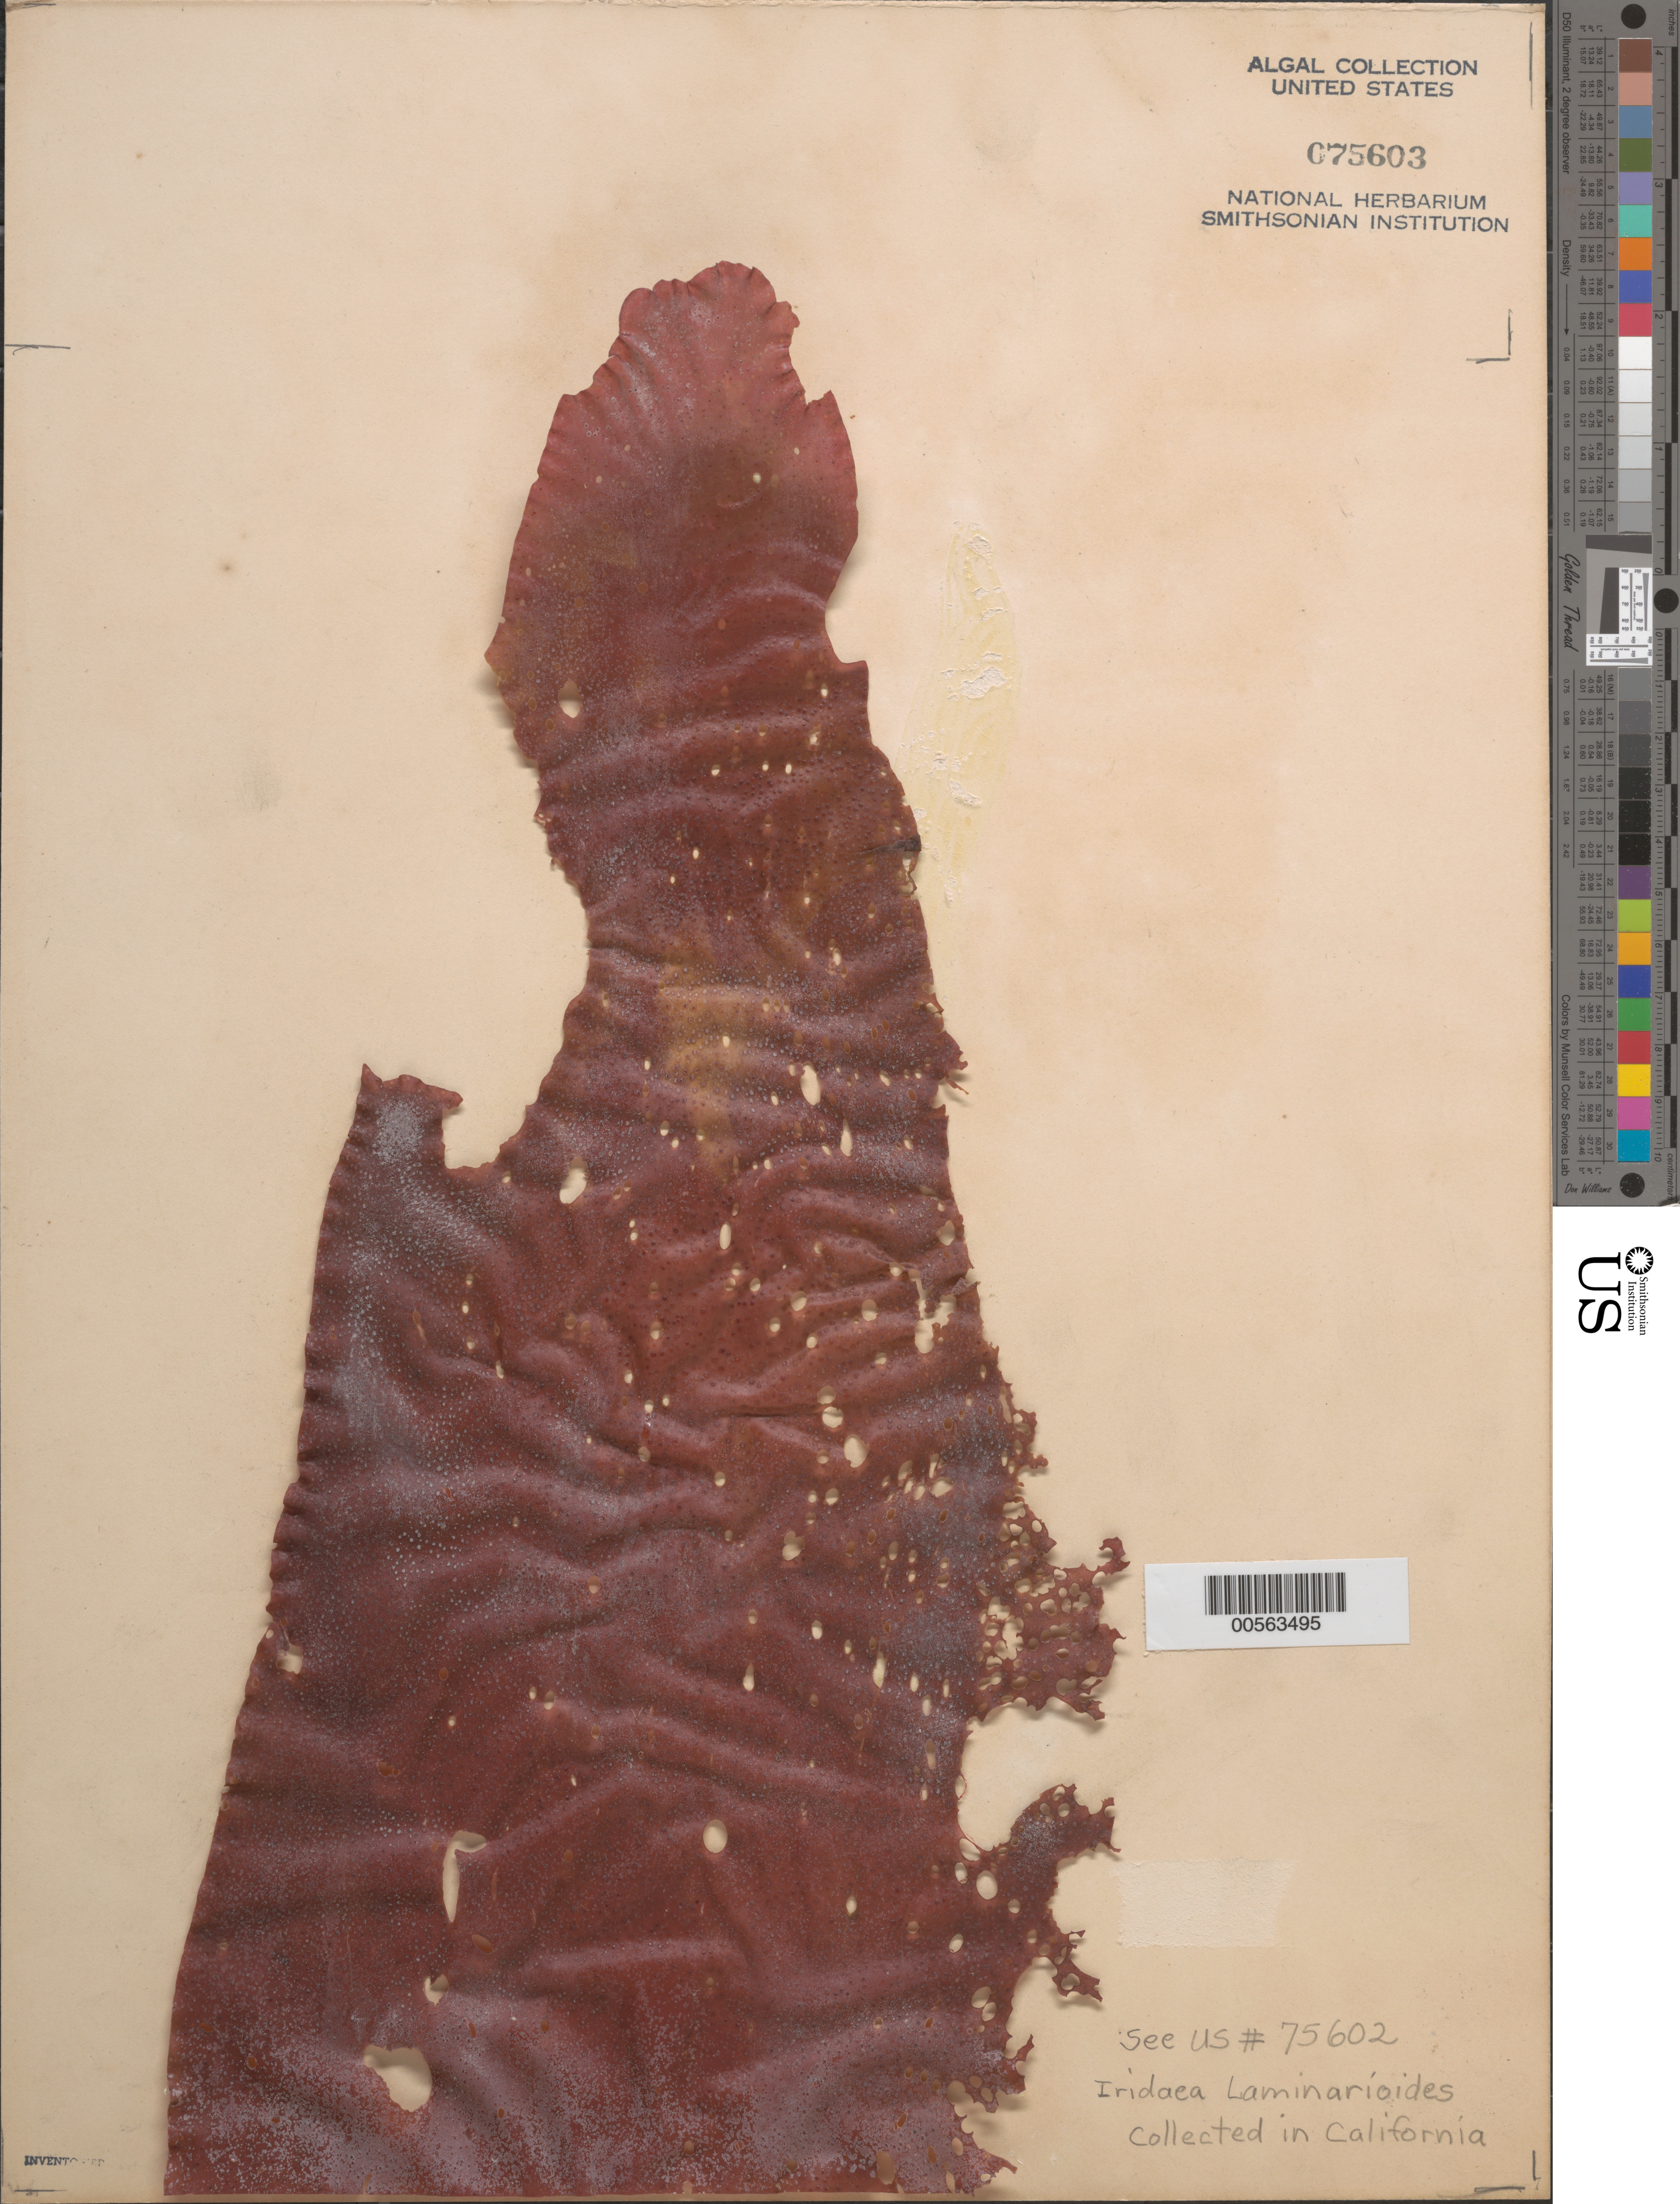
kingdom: Plantae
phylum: Rhodophyta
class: Florideophyceae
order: Gigartinales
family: Gigartinaceae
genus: Mazzaella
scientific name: Mazzaella laminarioides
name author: (Bory) Fredericq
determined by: Algae name updating Project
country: United States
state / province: California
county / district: San Diego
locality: False Bay, San Diego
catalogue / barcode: US 75603